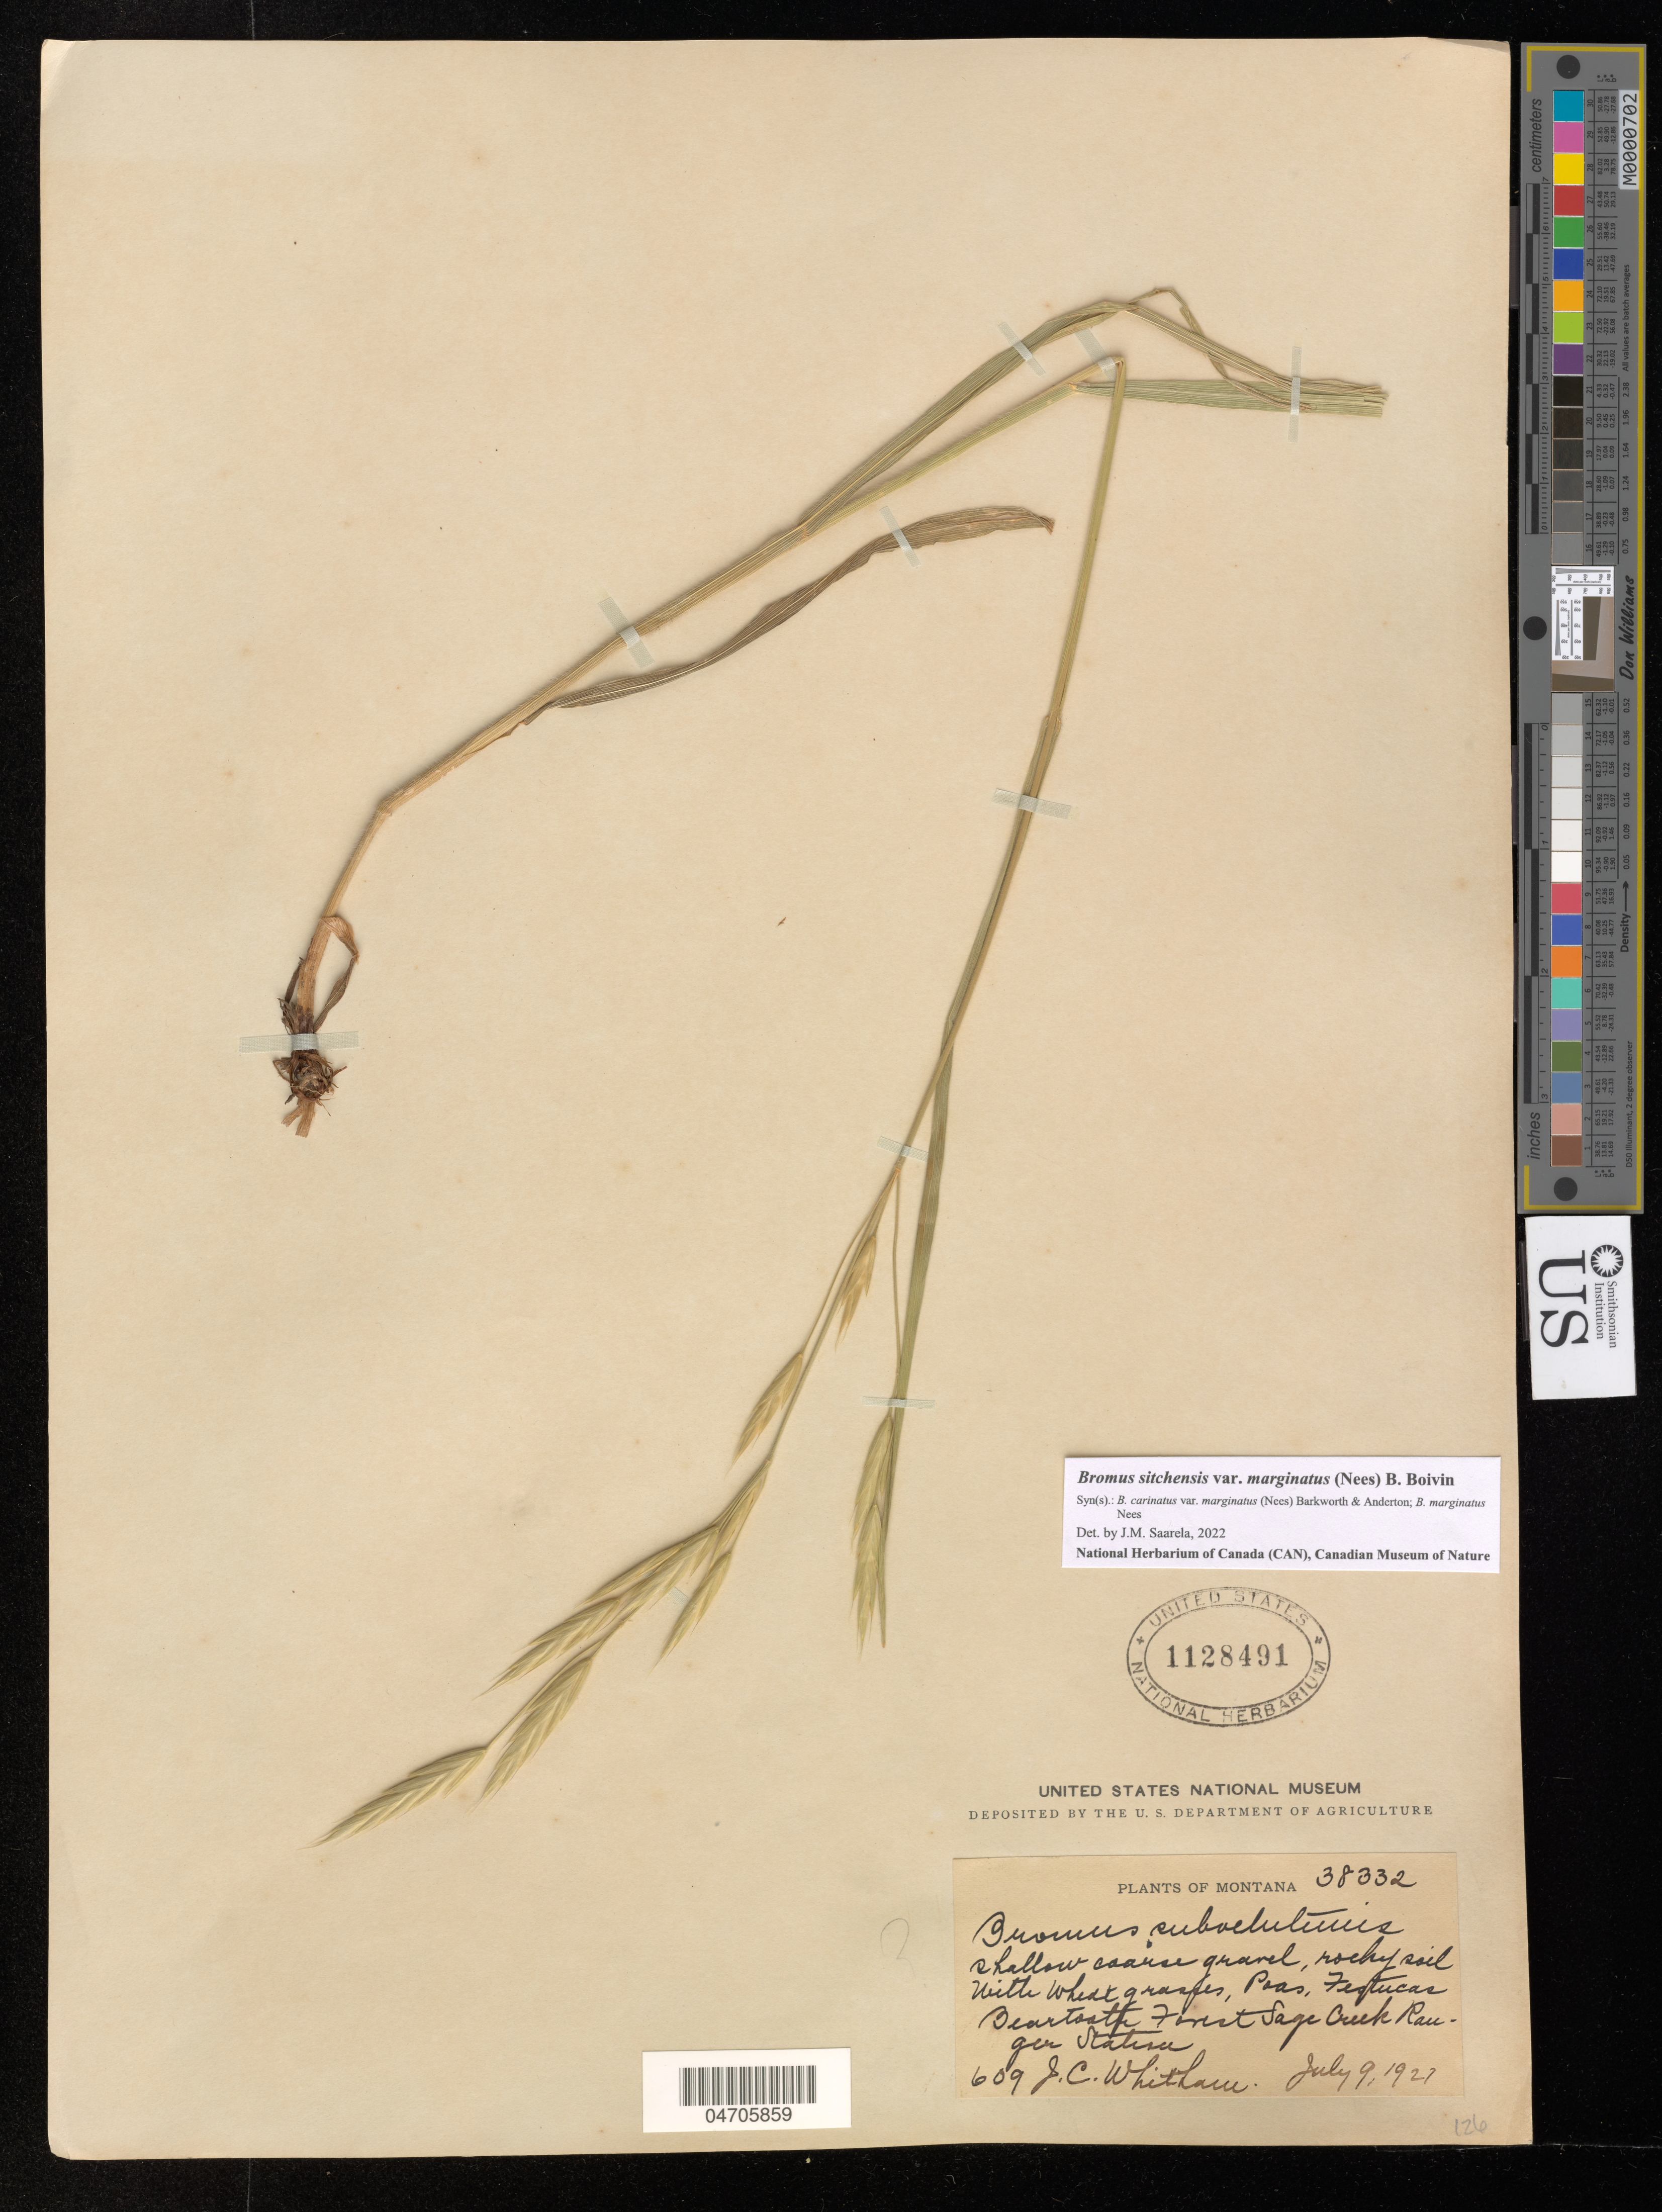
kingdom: Plantae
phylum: Tracheophyta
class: Liliopsida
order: Poales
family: Poaceae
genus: Bromus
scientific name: Bromus sitchensis var. polyanthus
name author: (Scribn. ex Shear) R.E. Brainerd & Otting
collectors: J. Whitham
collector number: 609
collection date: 1921-07-09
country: United States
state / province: Montana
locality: Beartooth Forest Sage Creek Ranger Station.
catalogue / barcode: US 1128491